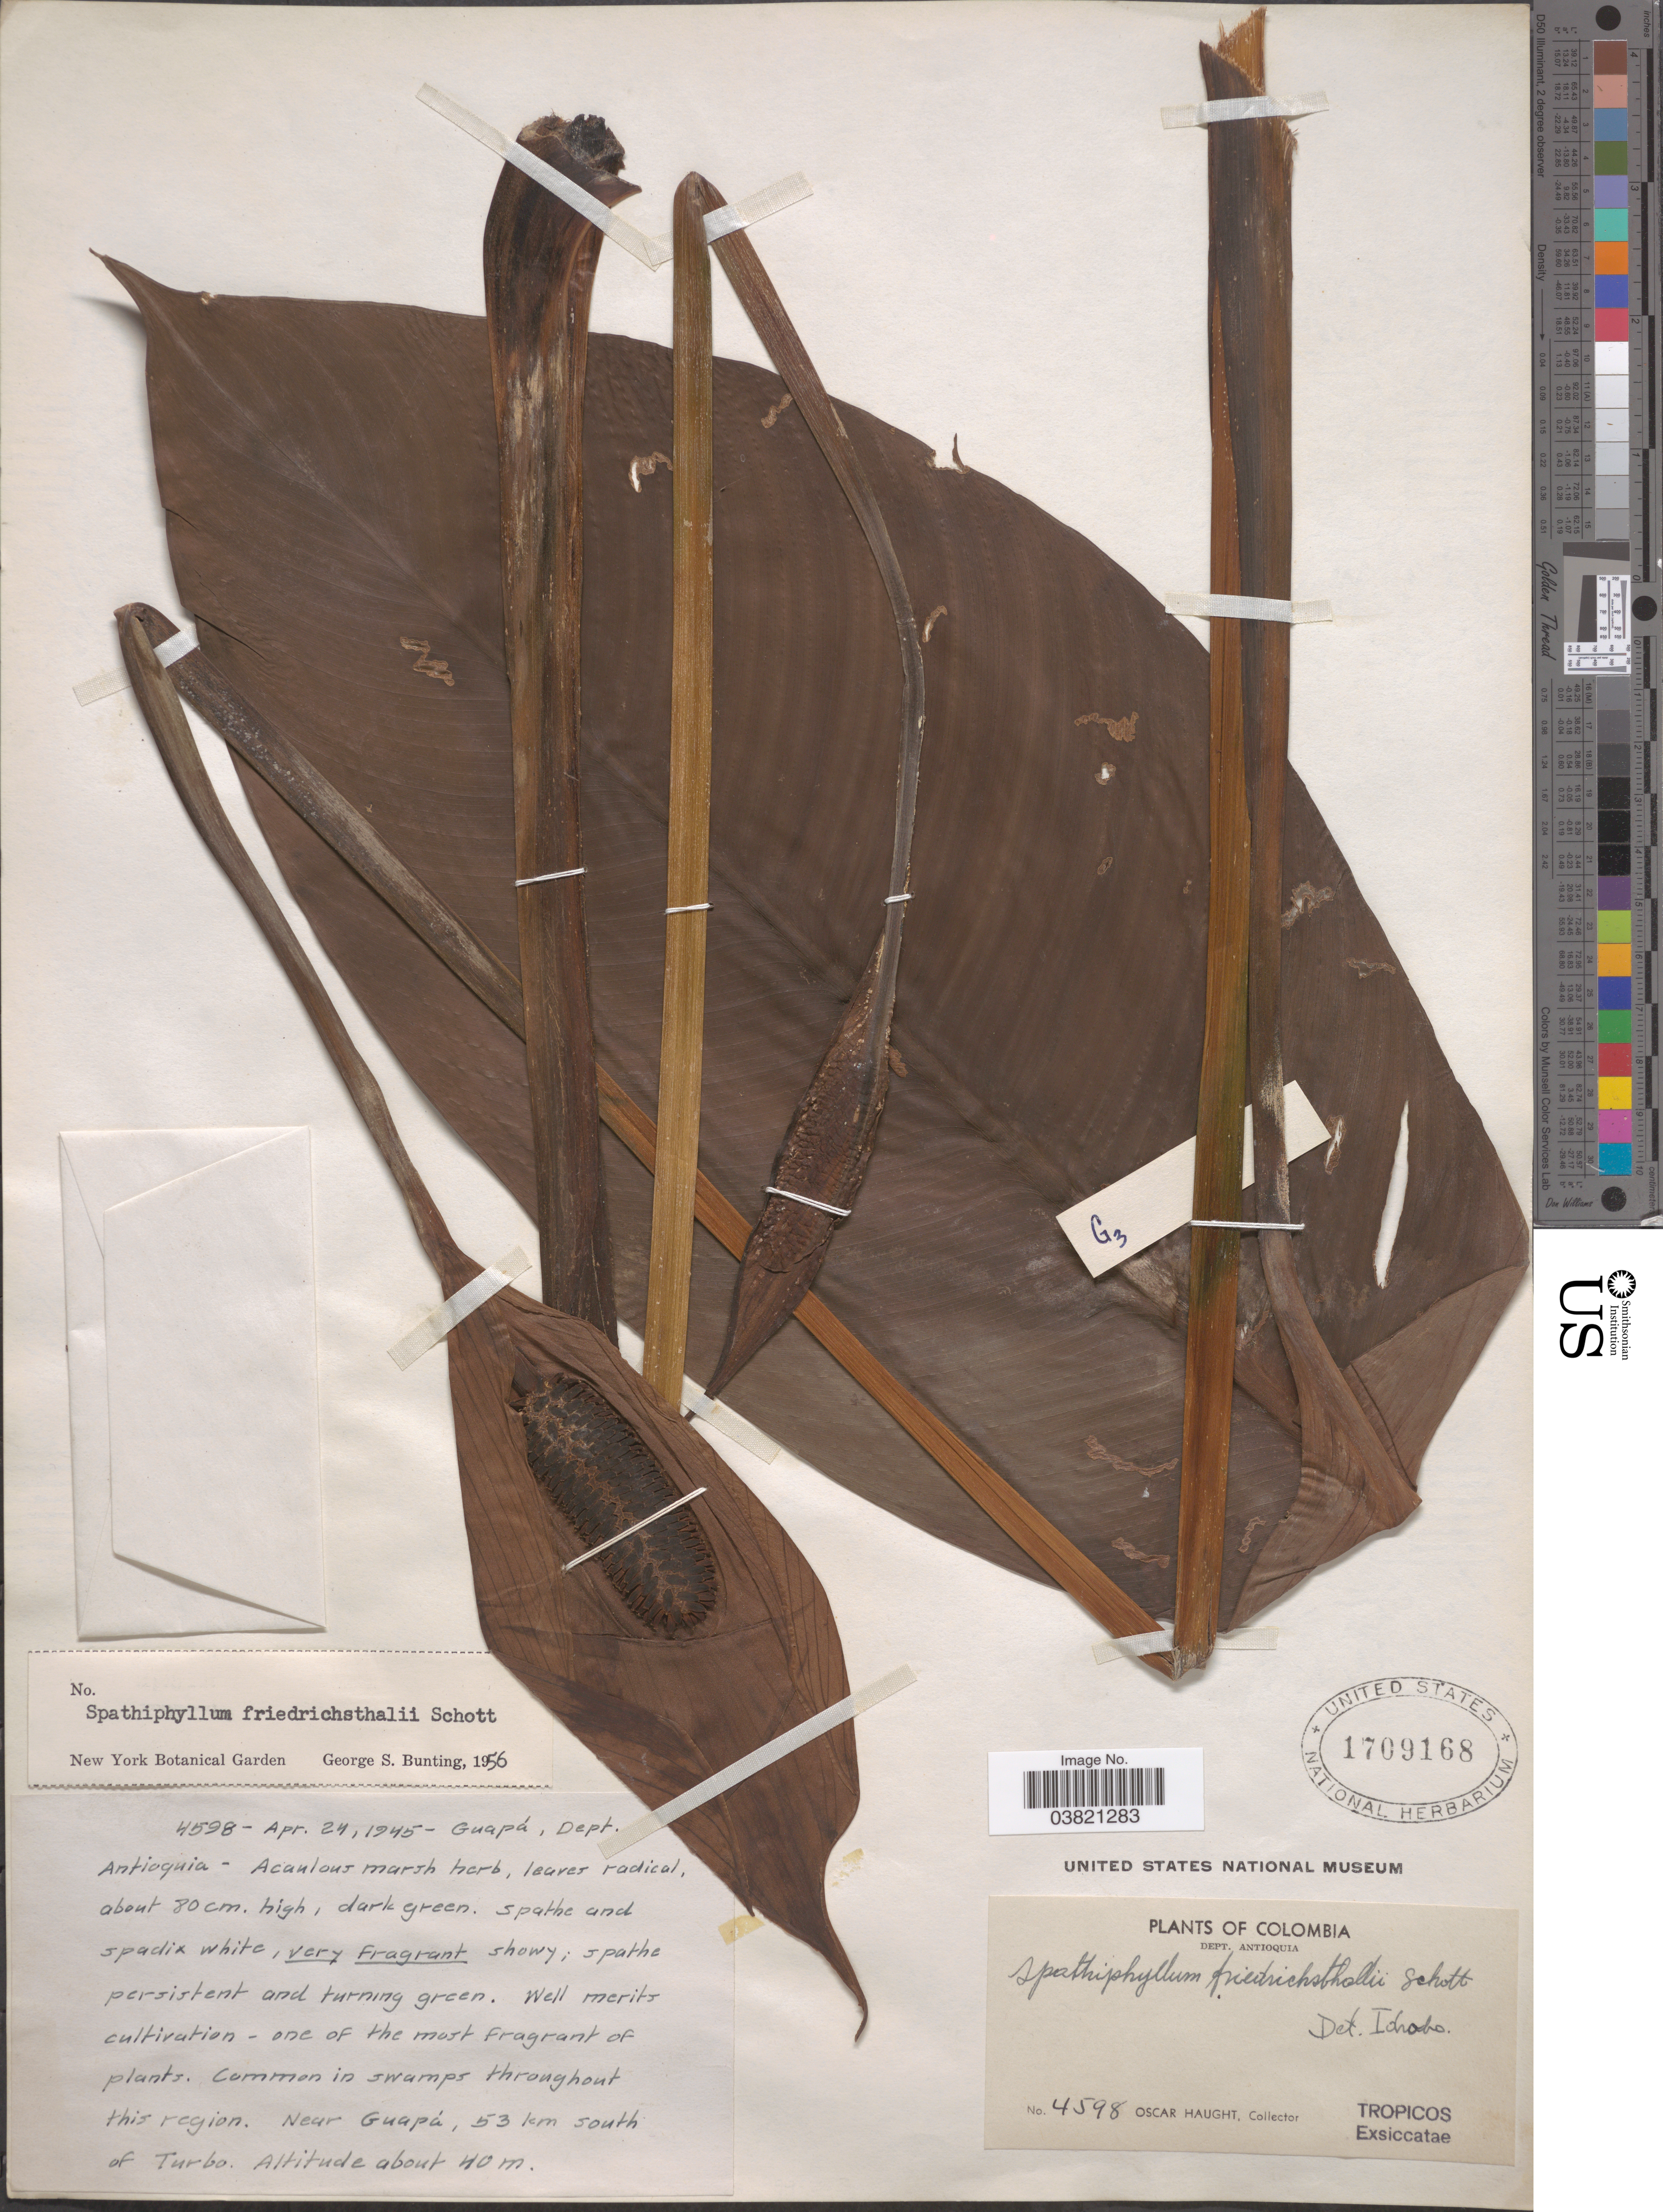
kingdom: Plantae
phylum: Tracheophyta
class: Liliopsida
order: Alismatales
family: Araceae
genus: Spathiphyllum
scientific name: Spathiphyllum friedrichsthalii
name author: Schott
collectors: O. L. Haught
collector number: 4598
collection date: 1945-04-24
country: Colombia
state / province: Antioquia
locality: Guapá, Dept. Antioquia. Near Guapá, 53 km south of Turbo.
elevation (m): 40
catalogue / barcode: US 1709168